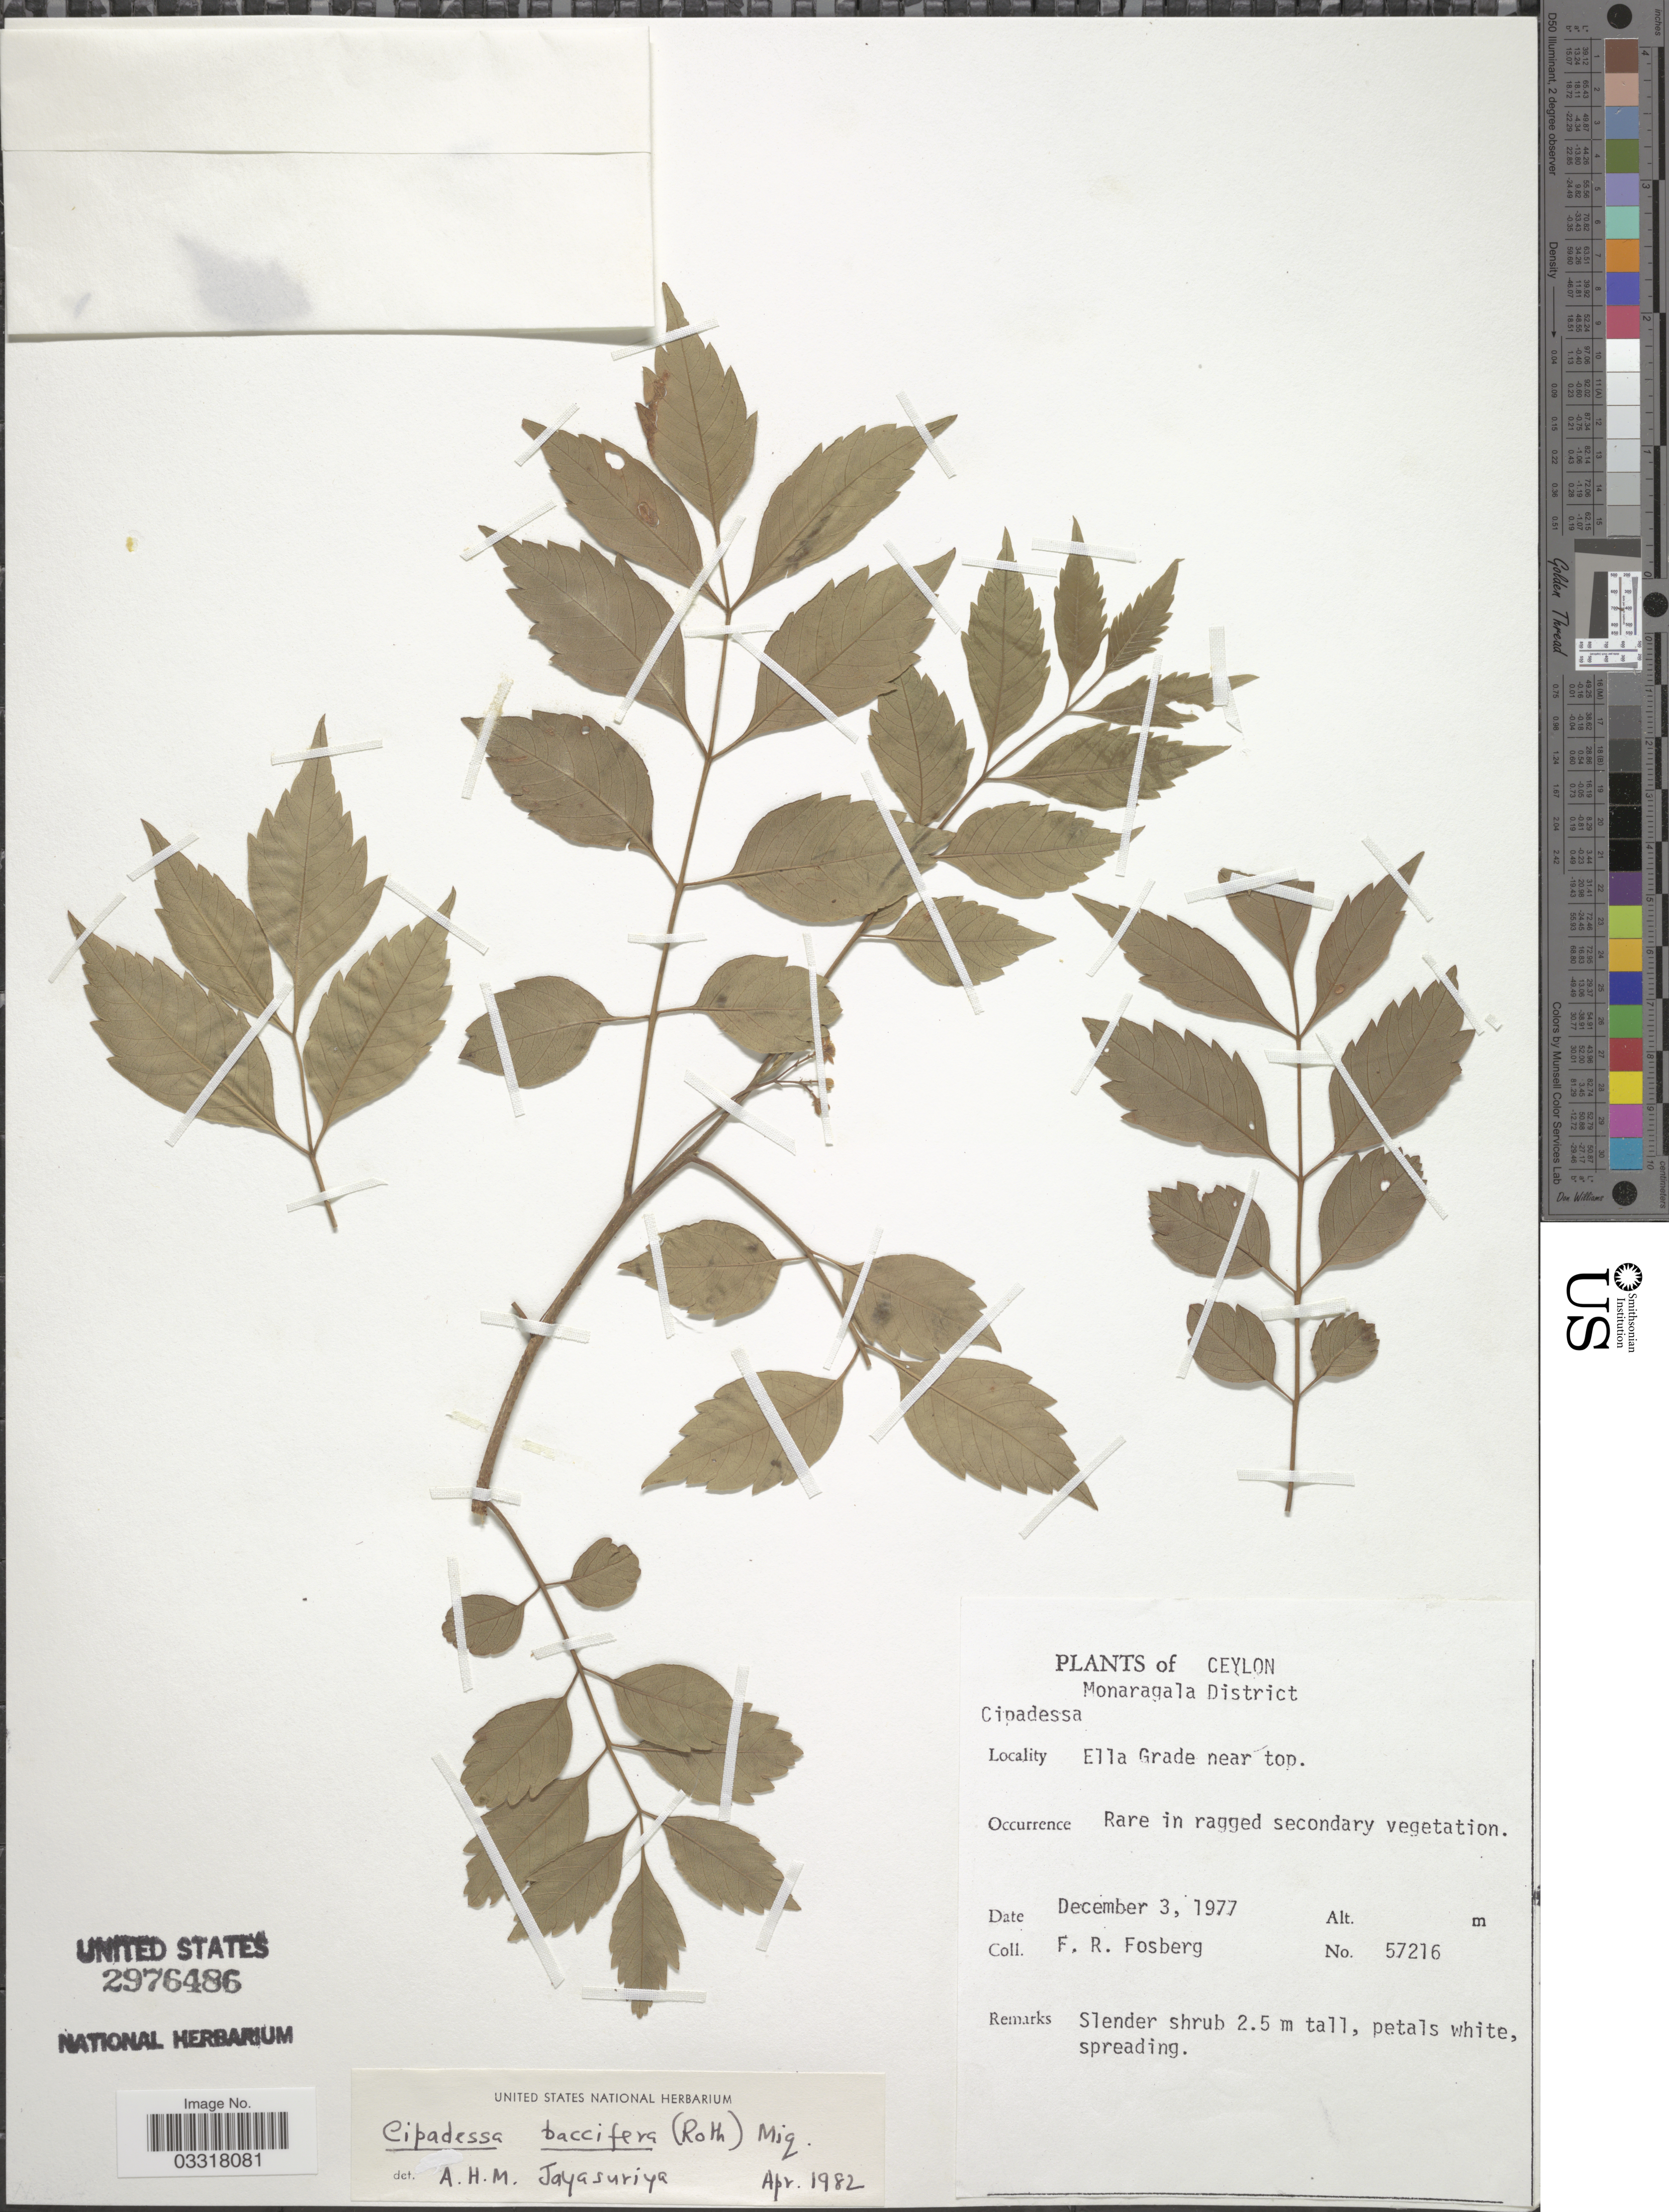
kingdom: Plantae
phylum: Tracheophyta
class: Magnoliopsida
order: Sapindales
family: Meliaceae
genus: Cipadessa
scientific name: Cipadessa baccifera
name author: Miq.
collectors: F. R. Fosberg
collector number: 57216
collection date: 1977-12-03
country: Sri Lanka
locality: Ceylon. Monaragala District. Ella Grade near top.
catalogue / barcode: US 2976486